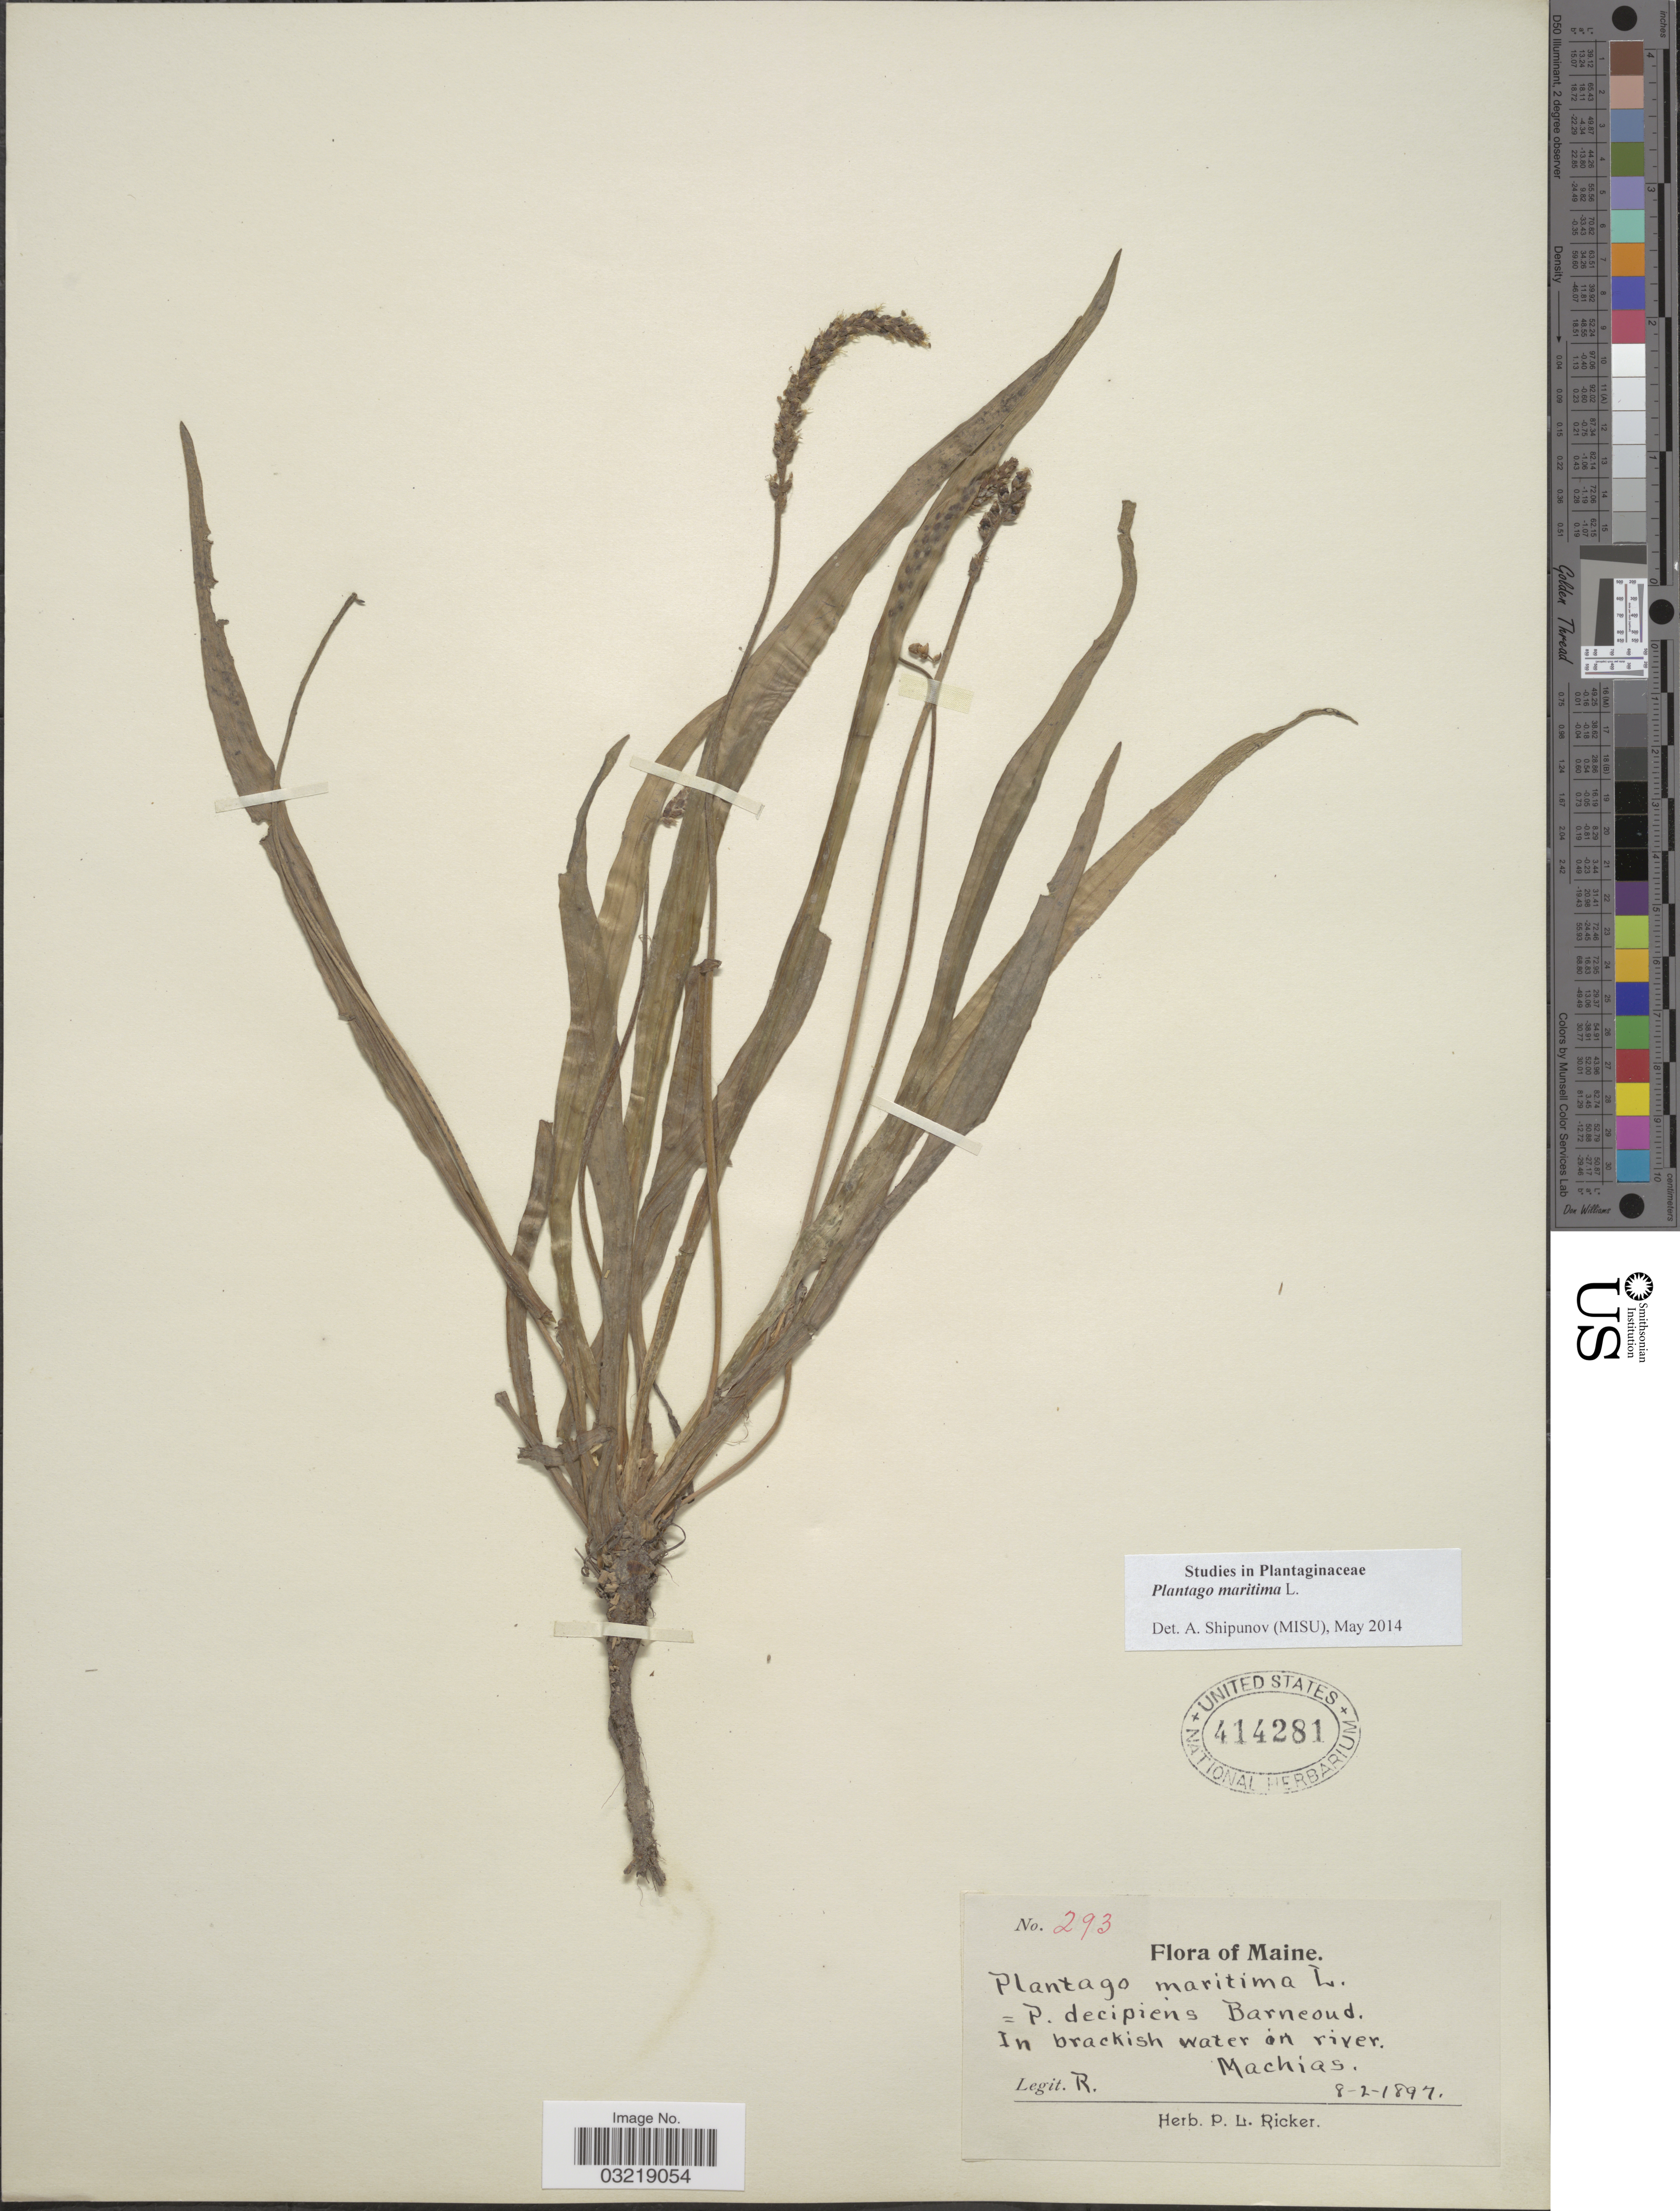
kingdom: Plantae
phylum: Tracheophyta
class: Magnoliopsida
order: Lamiales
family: Plantaginaceae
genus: Plantago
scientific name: Plantago maritima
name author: L.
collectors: P. Ricker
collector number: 293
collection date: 1897-08-02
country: United States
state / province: Maine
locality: In brackish water on river. Machias.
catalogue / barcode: US 414281